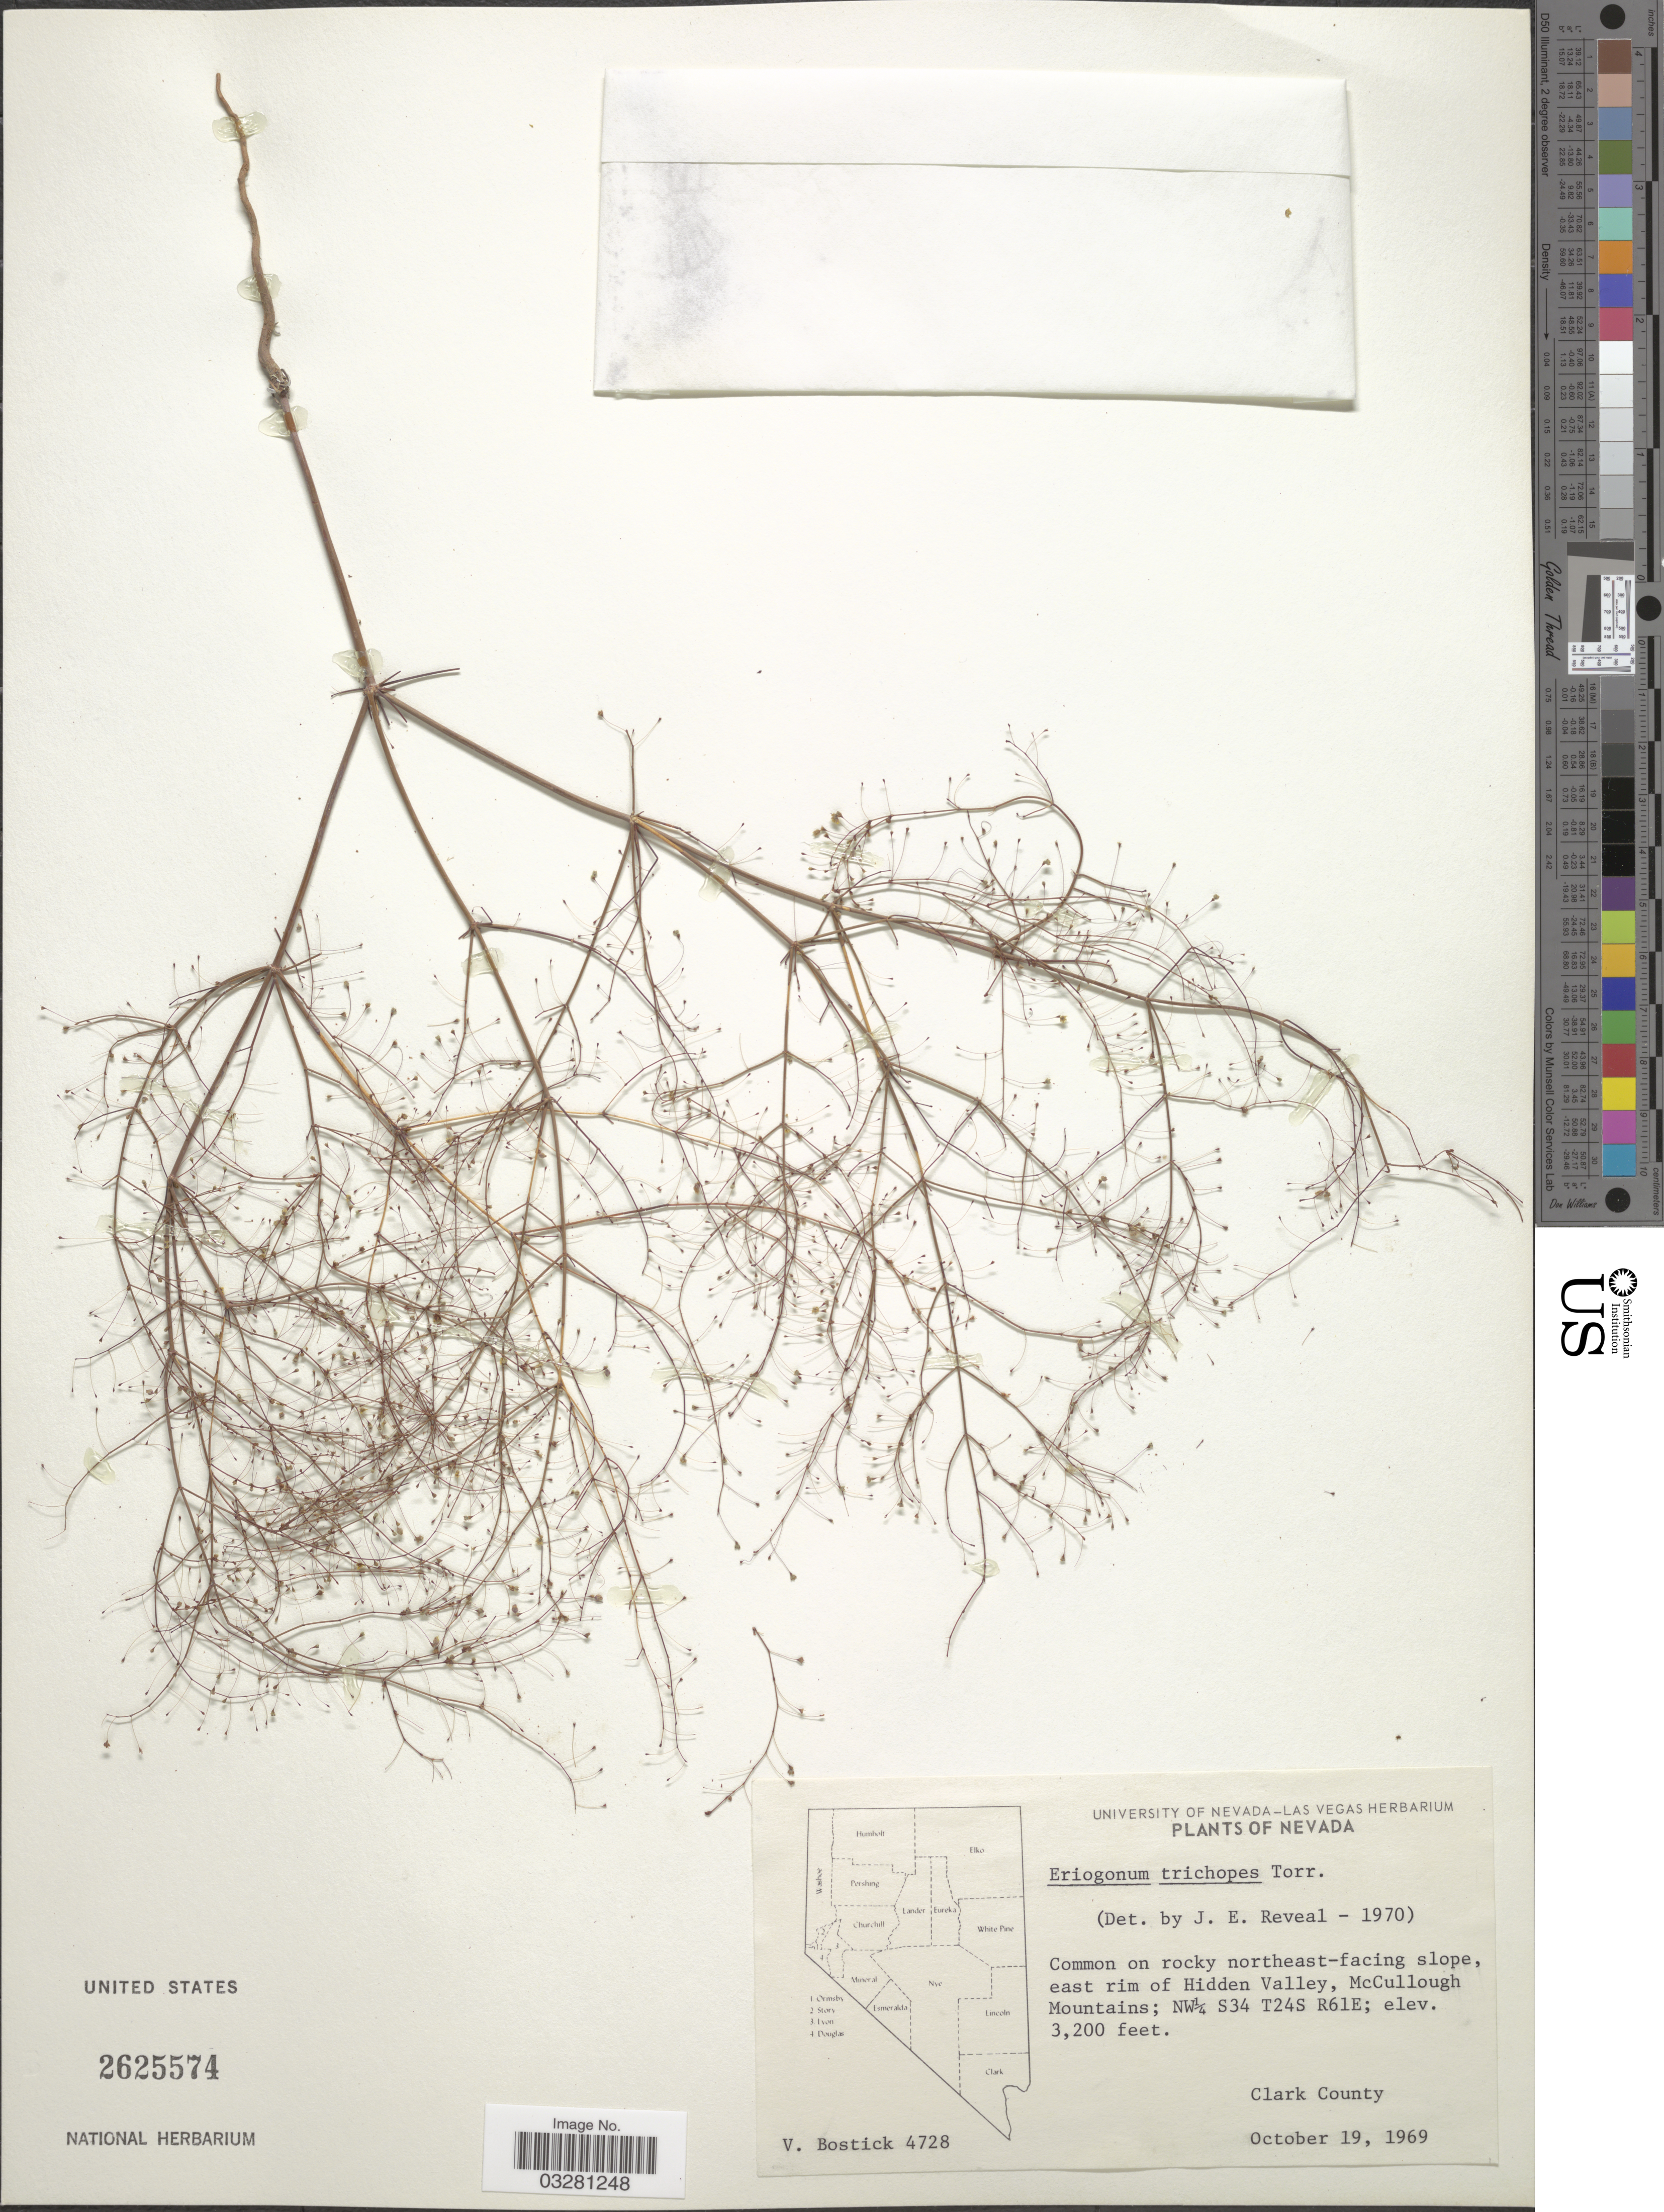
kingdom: Plantae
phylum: Tracheophyta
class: Magnoliopsida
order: Caryophyllales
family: Polygonaceae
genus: Eriogonum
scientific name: Eriogonum trichopes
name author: Torr.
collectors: V. Bostick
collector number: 4728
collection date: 1969-10-19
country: United States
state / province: Nevada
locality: Northeast-facing slope, east rim of Hidden Valley, McCullough Mountains; NW¼ S34 T24S R61E. Clark County.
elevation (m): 975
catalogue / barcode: US 2625574